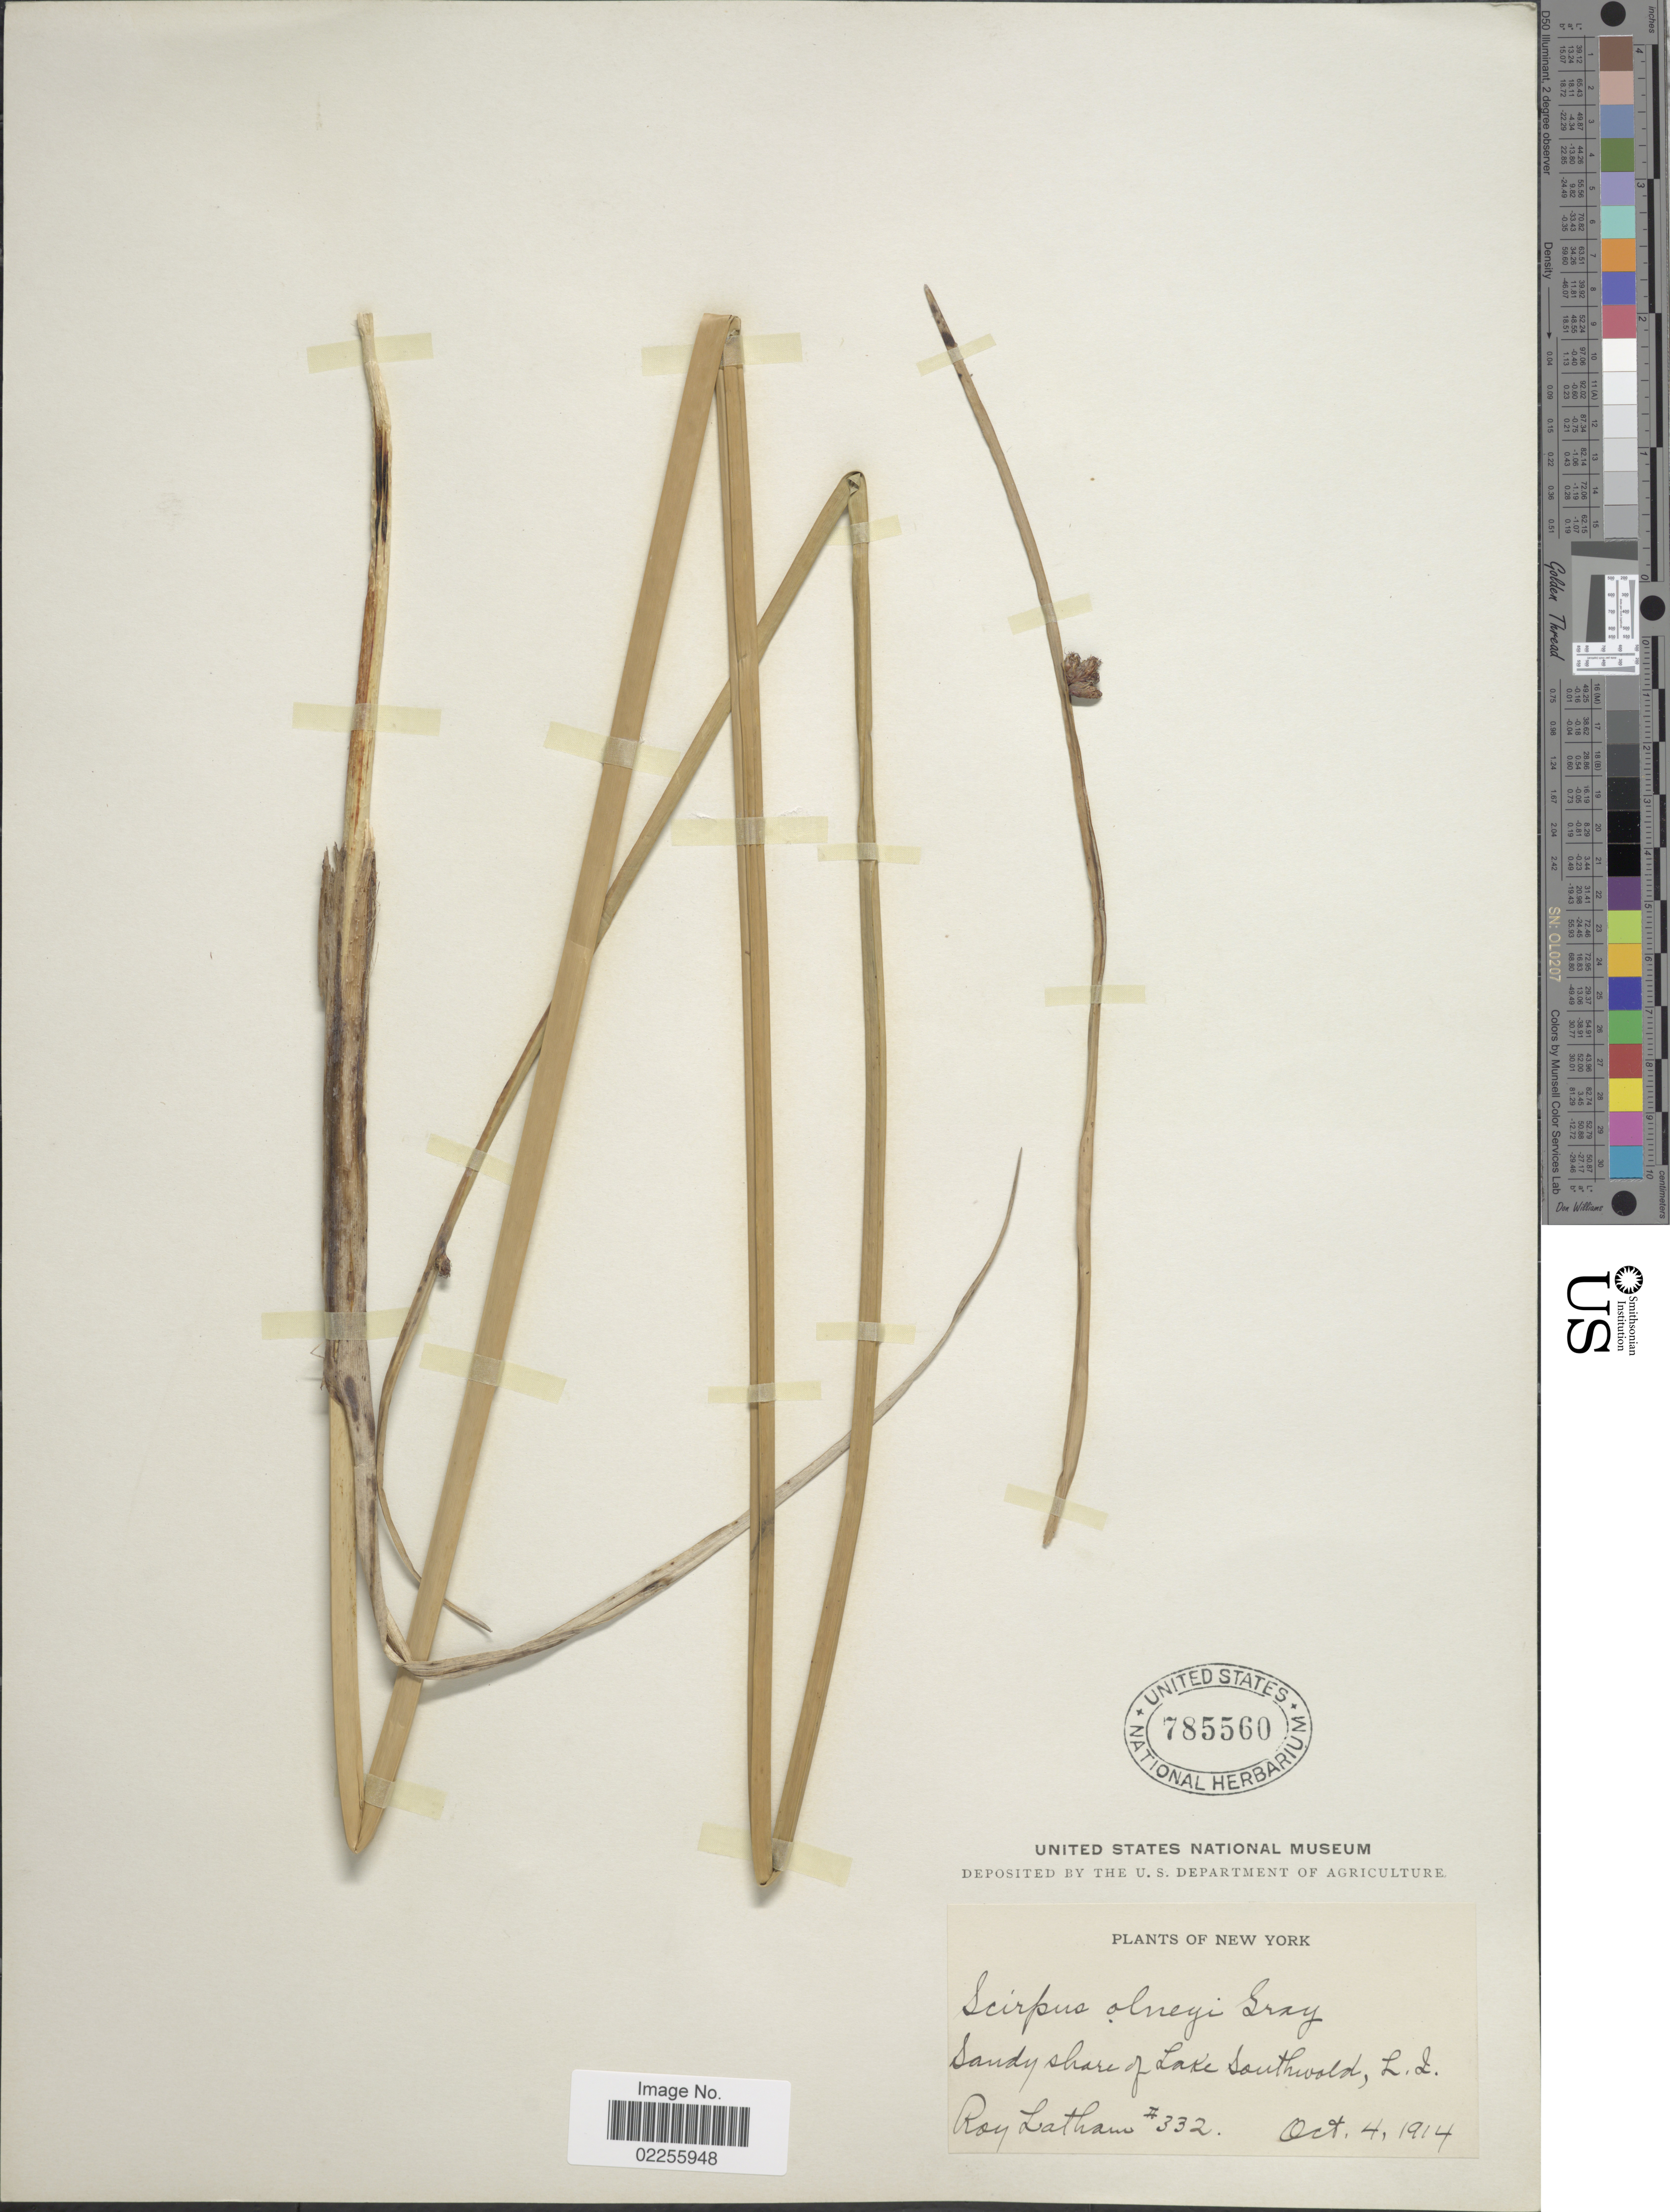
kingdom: Plantae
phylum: Tracheophyta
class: Liliopsida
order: Poales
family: Cyperaceae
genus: Schoenoplectus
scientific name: Schoenoplectus sp.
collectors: R. Latham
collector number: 332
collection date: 1914-10-04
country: United States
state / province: New York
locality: Sandy shore of Lake Southwold, L.I.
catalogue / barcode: US 785560